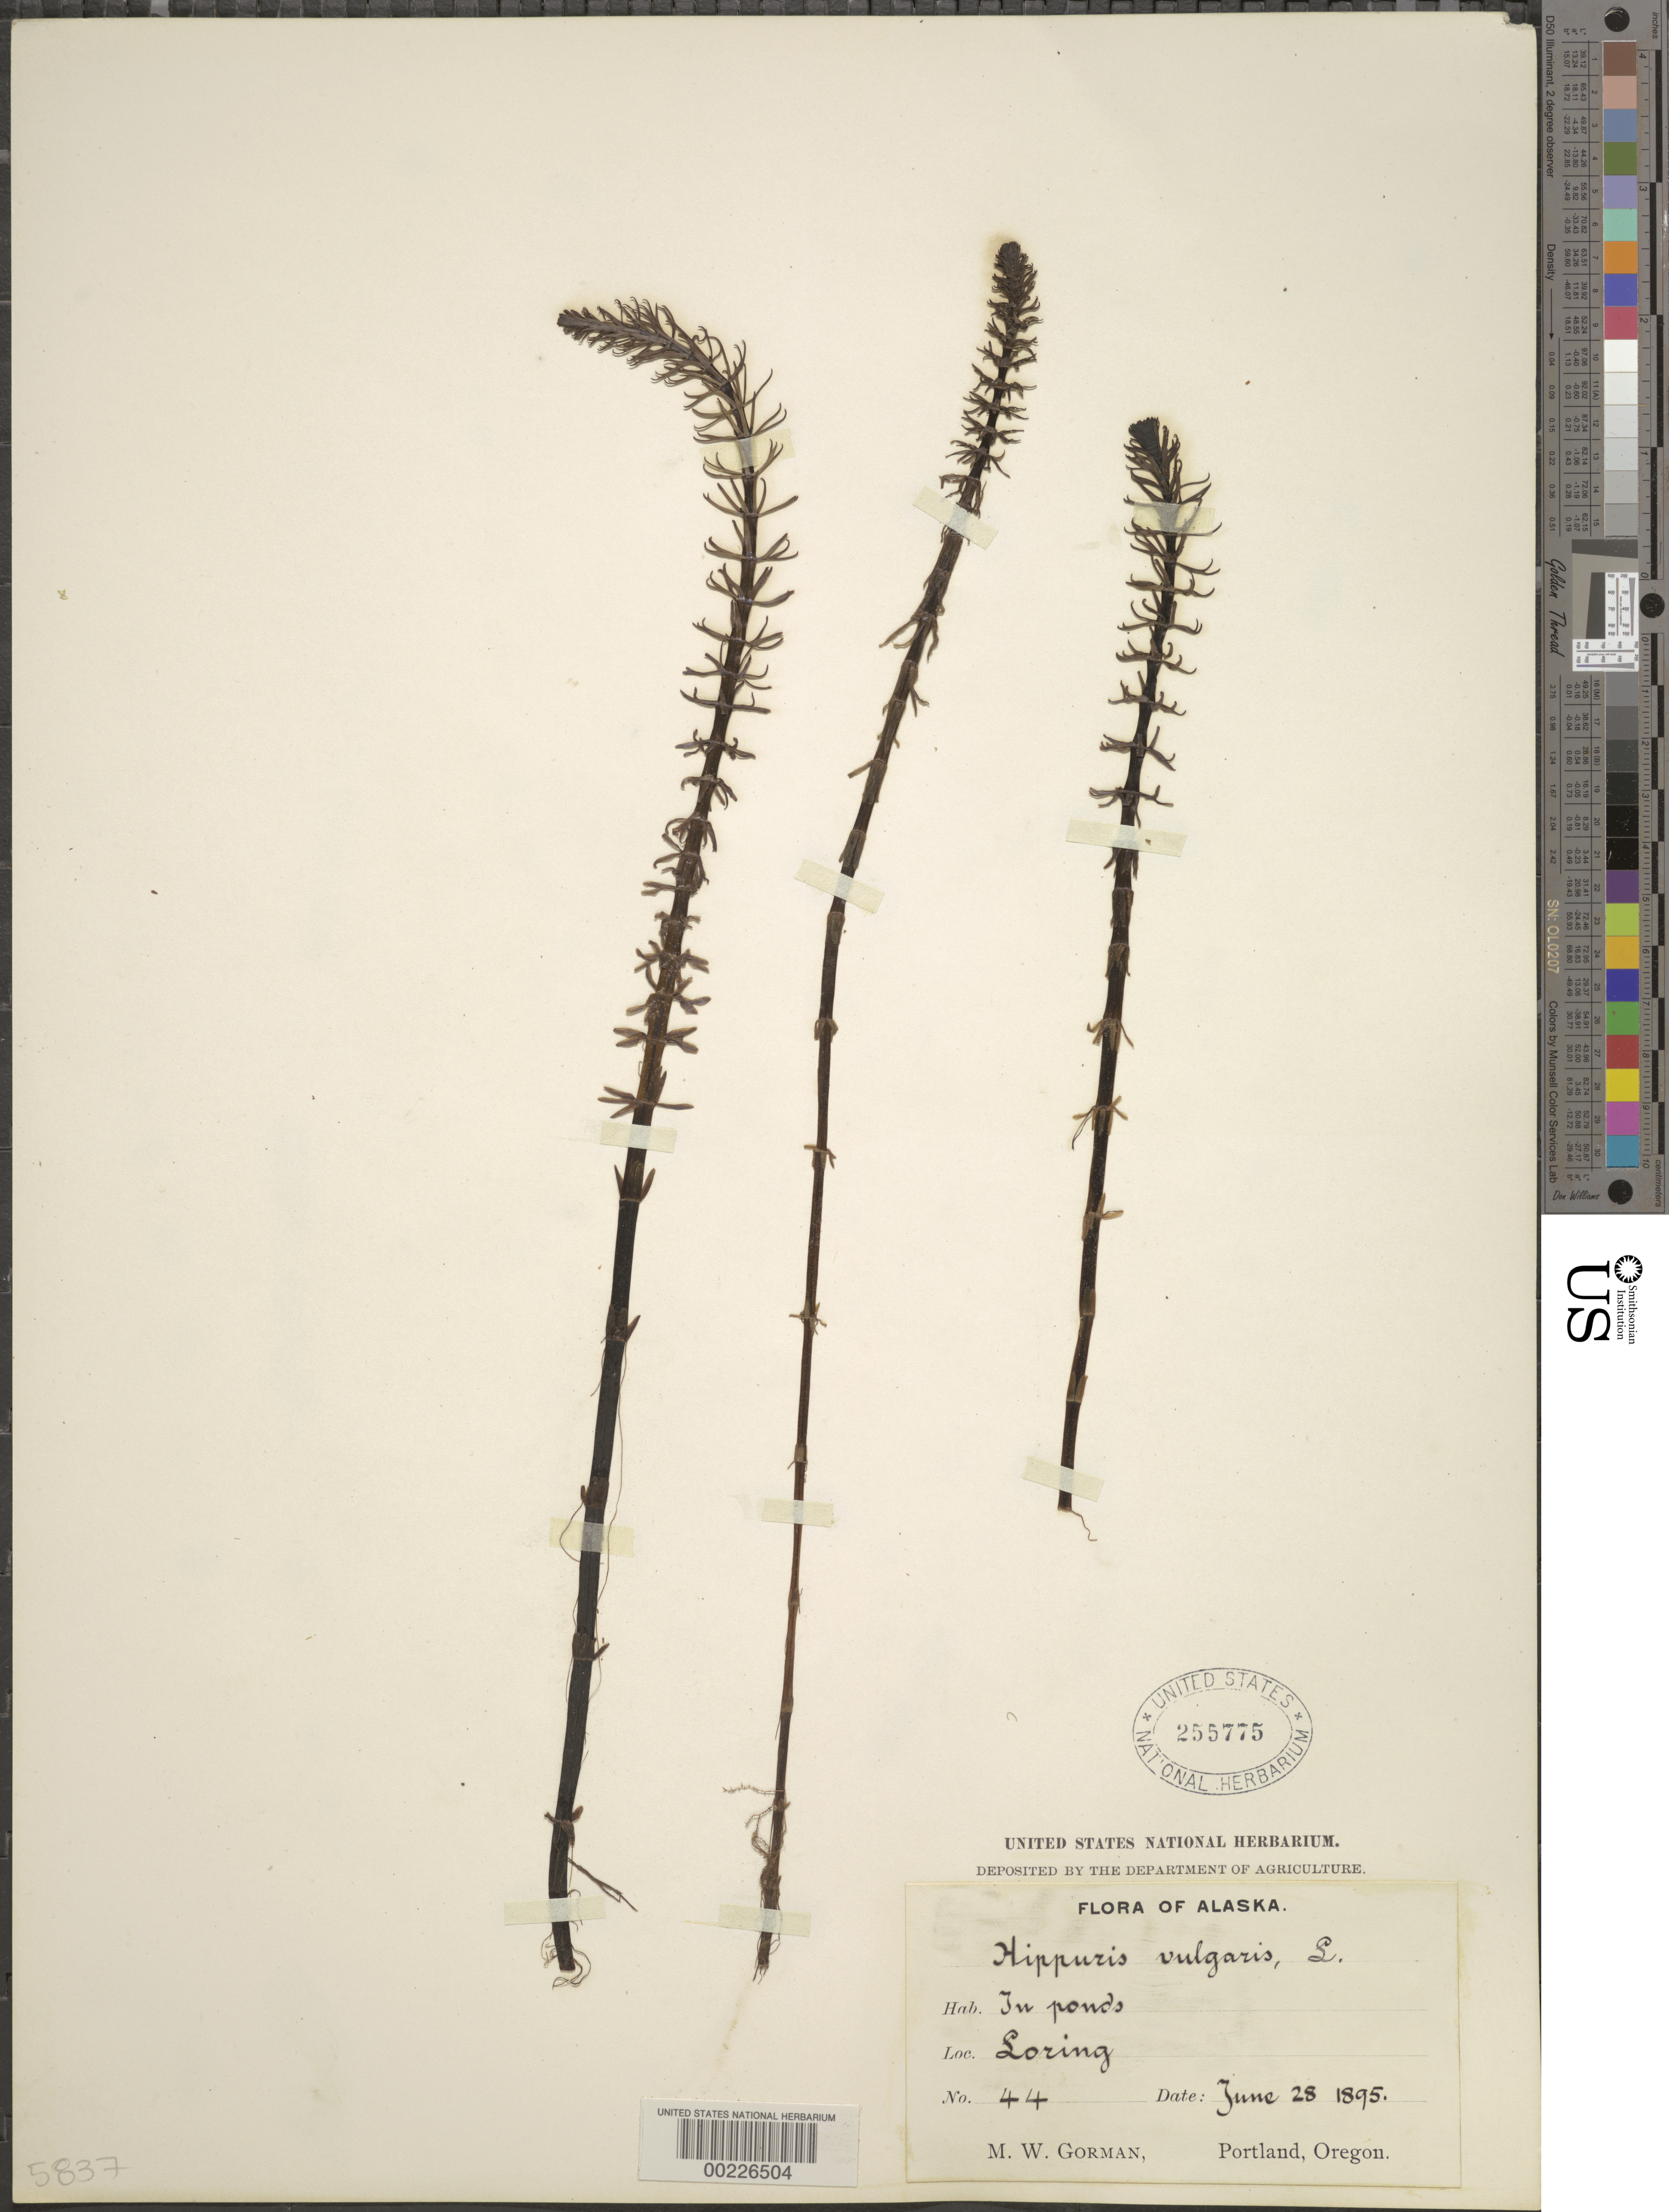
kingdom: Plantae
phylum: Tracheophyta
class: Magnoliopsida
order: Lamiales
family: Plantaginaceae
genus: Hippuris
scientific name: Hippuris vulgaris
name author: L.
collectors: M. W. Gorman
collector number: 44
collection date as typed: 28 Jun 1895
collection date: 1895-06-28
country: United States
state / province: Alaska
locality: Loring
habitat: In ponds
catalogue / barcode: US 255775